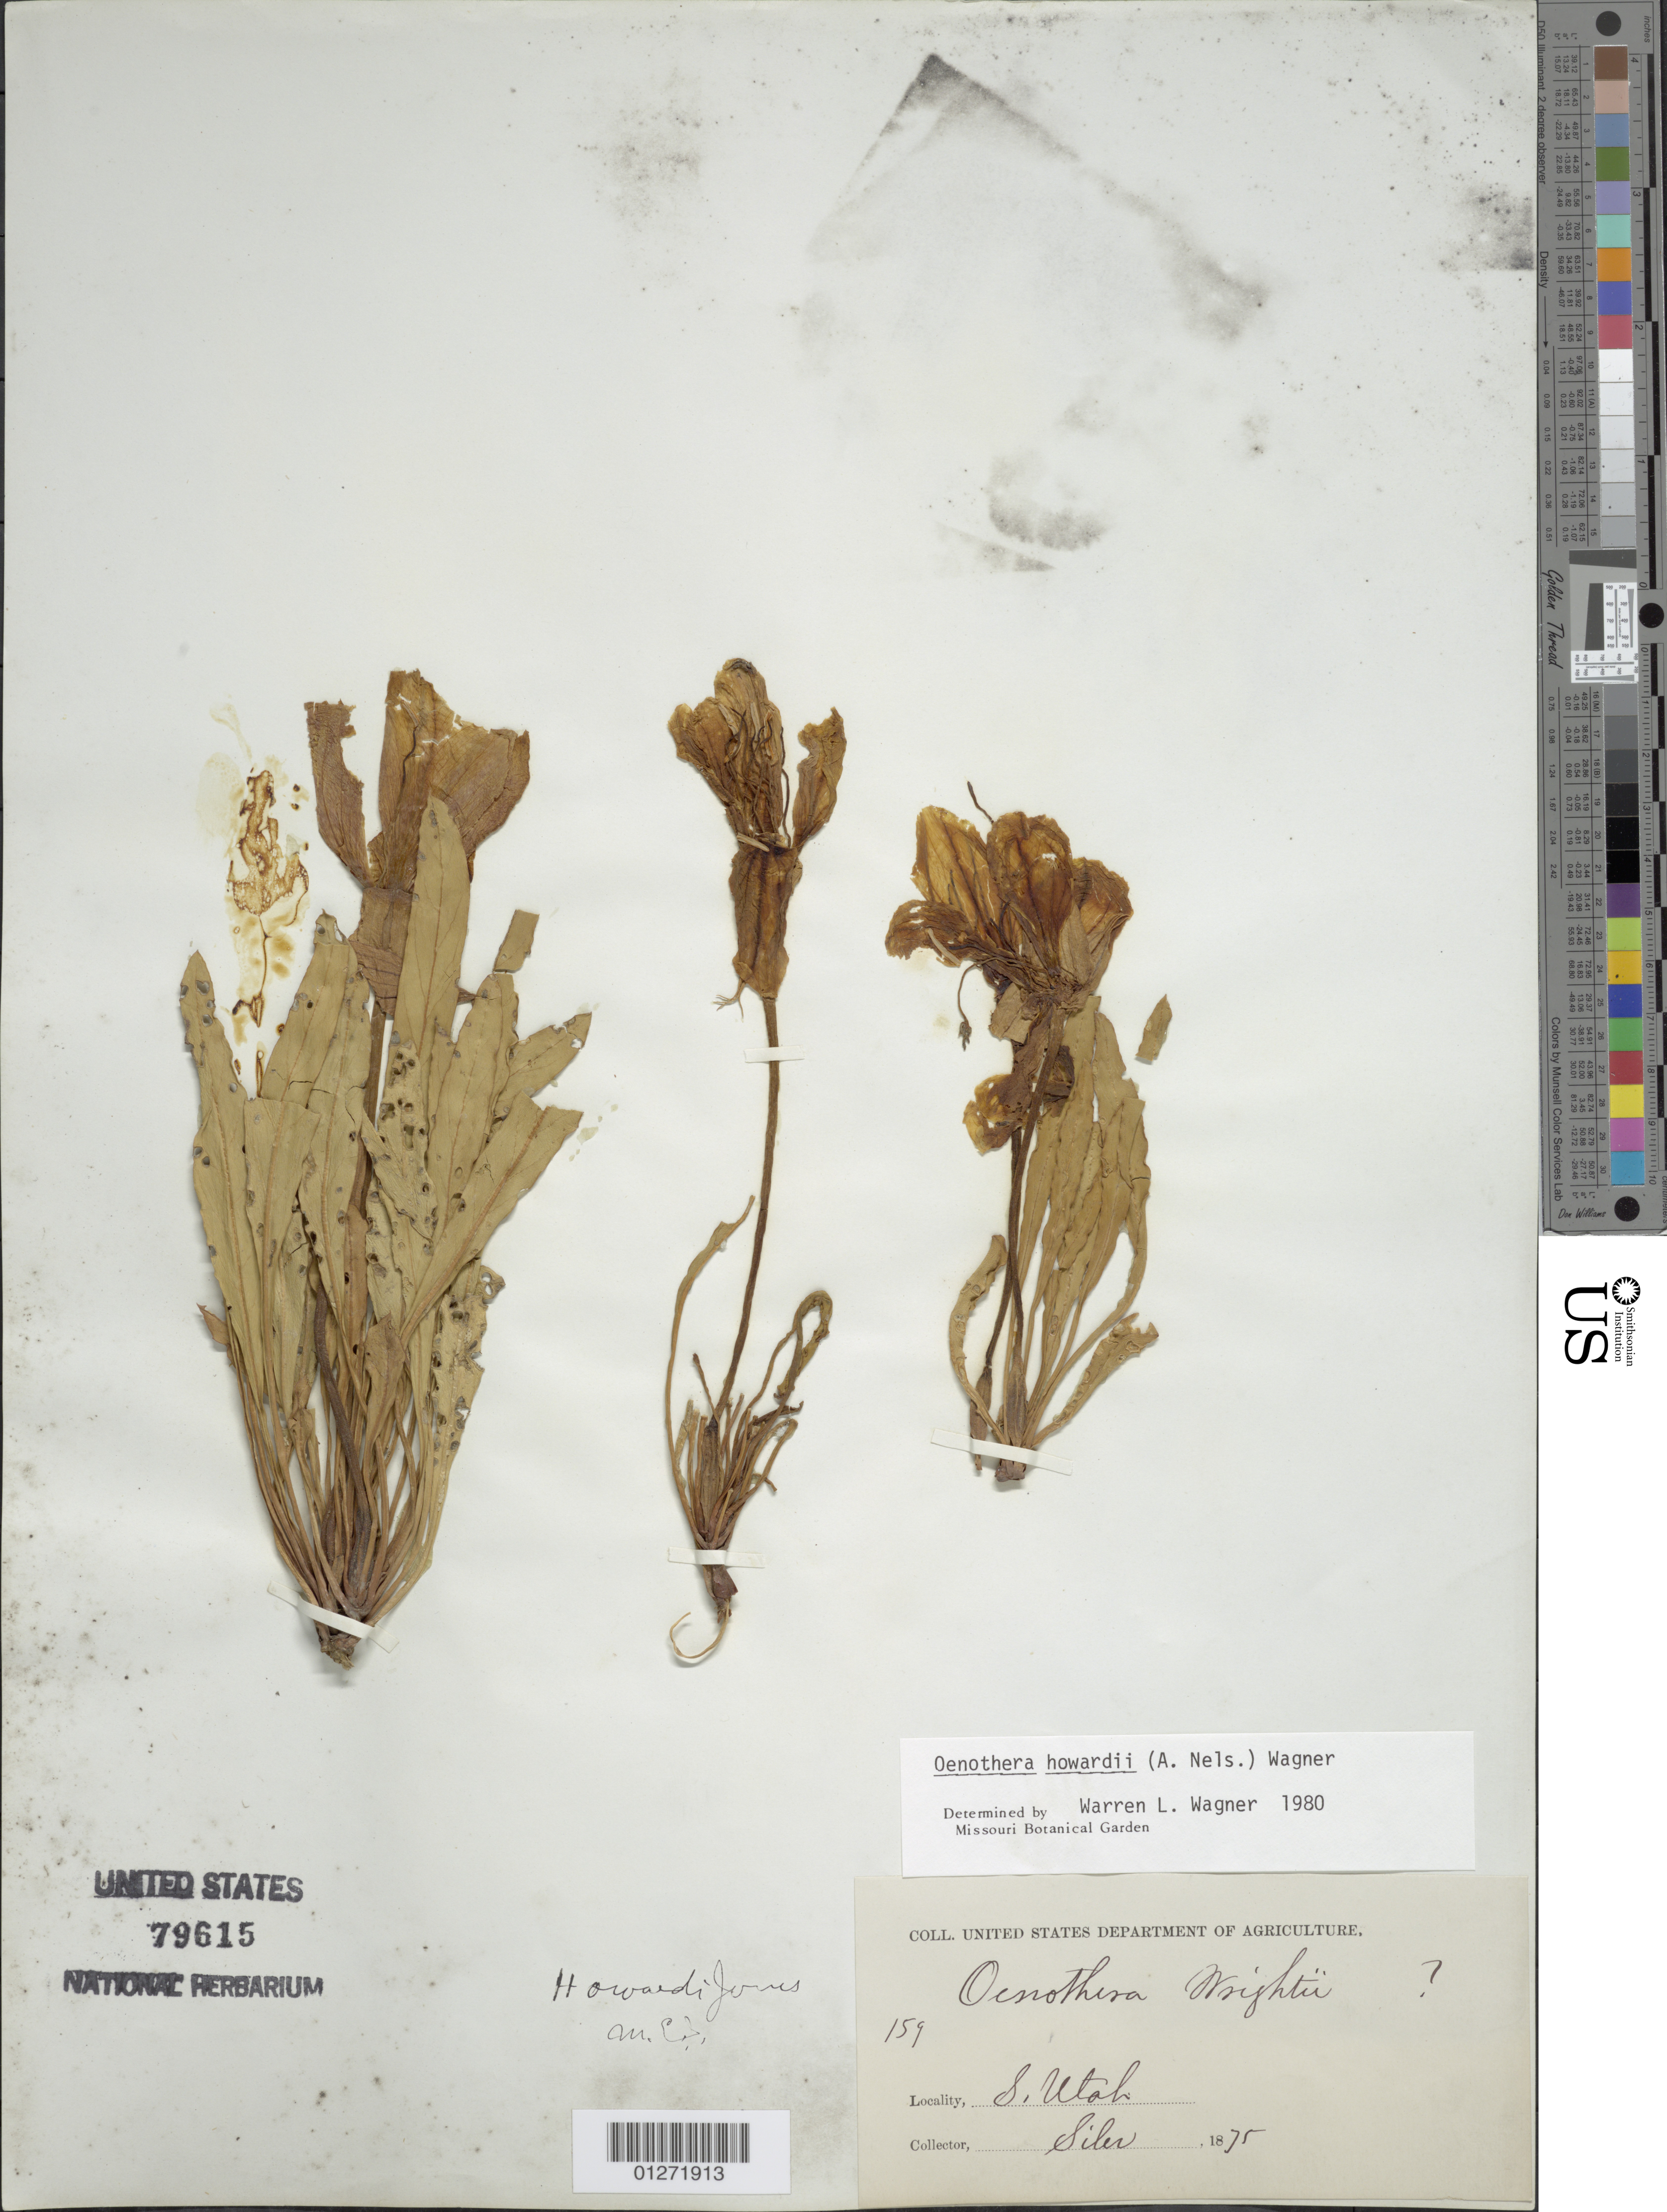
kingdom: Plantae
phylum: Tracheophyta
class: Magnoliopsida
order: Myrtales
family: Onagraceae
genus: Oenothera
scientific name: Oenothera howardii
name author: (A. Nelson) M.E. Jones ex Prain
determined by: Wagner, W. L., (BOT), Smithsonian Institution - National Museum of Natural History (UNITED STATES)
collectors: A. Siler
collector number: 159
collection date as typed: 1875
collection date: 1875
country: United States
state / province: Utah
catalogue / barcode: US 79615